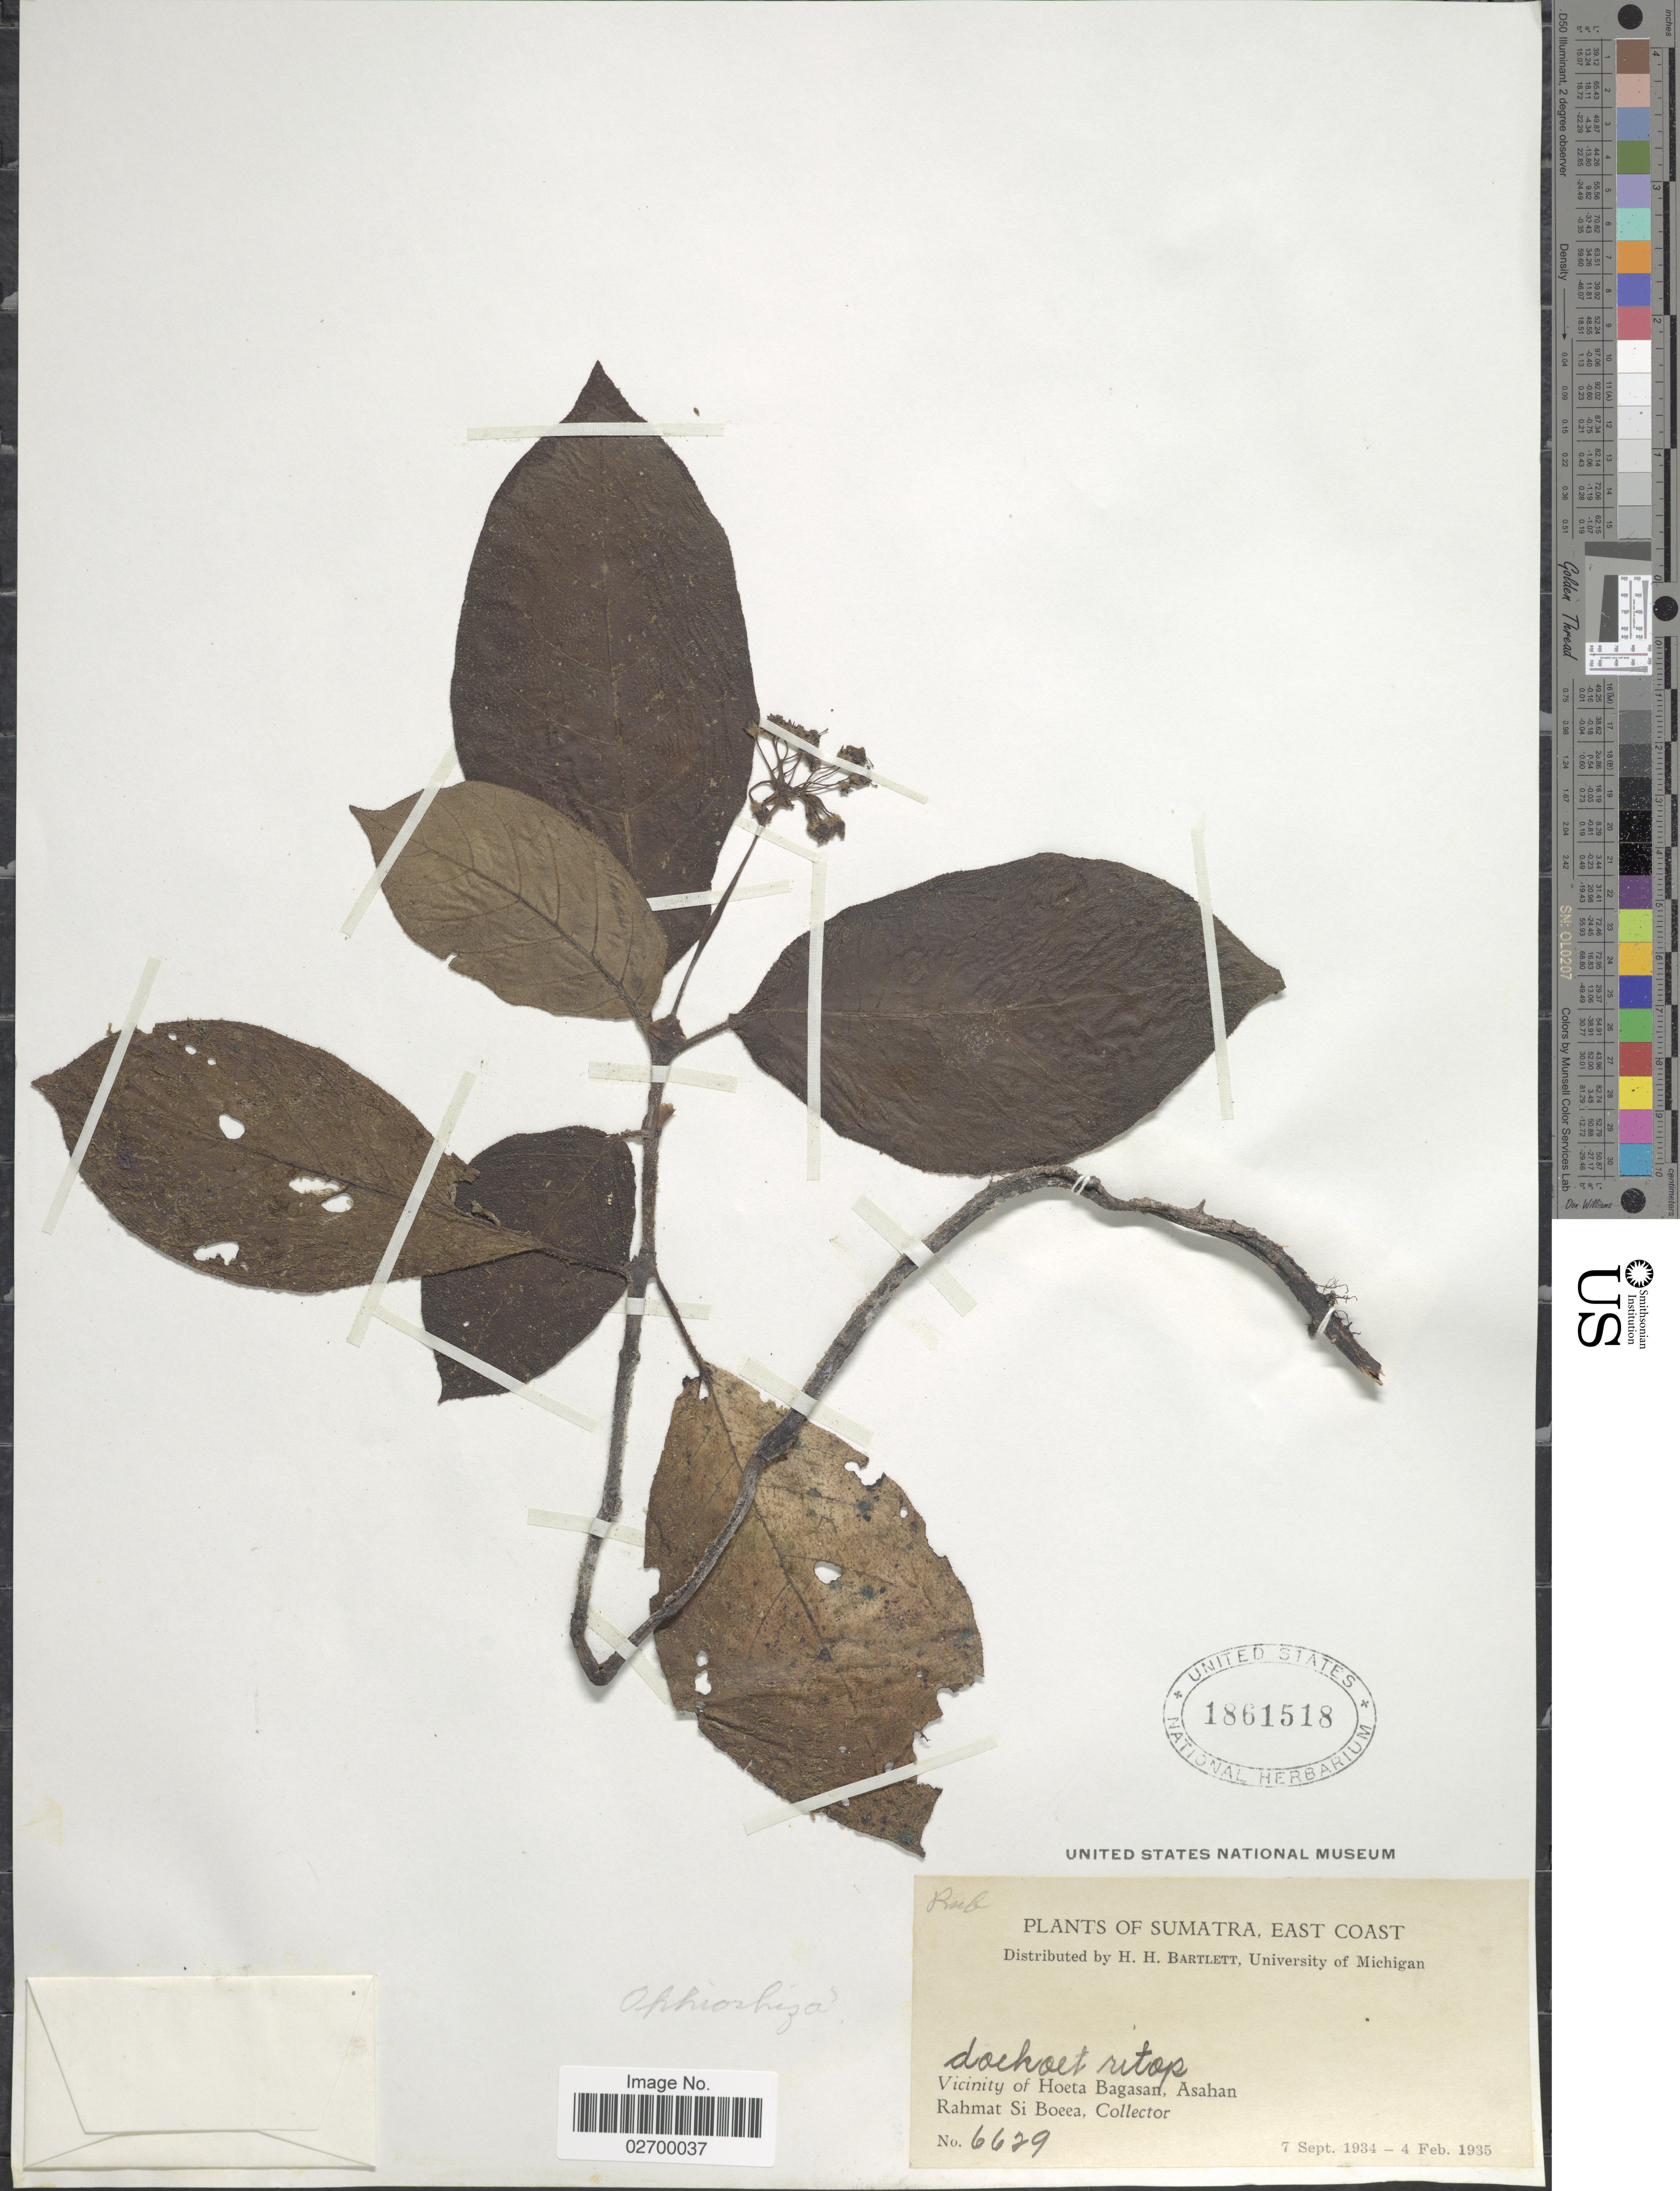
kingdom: Plantae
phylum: Tracheophyta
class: Magnoliopsida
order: Gentianales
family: Rubiaceae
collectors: Rahmat Si Boeea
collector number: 6629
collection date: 1934-09-07/1935-02-04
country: Indonesia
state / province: Sumatra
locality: East Coast. Vicinity of Hoeta Bagasan, Asahan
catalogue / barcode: US 1861518